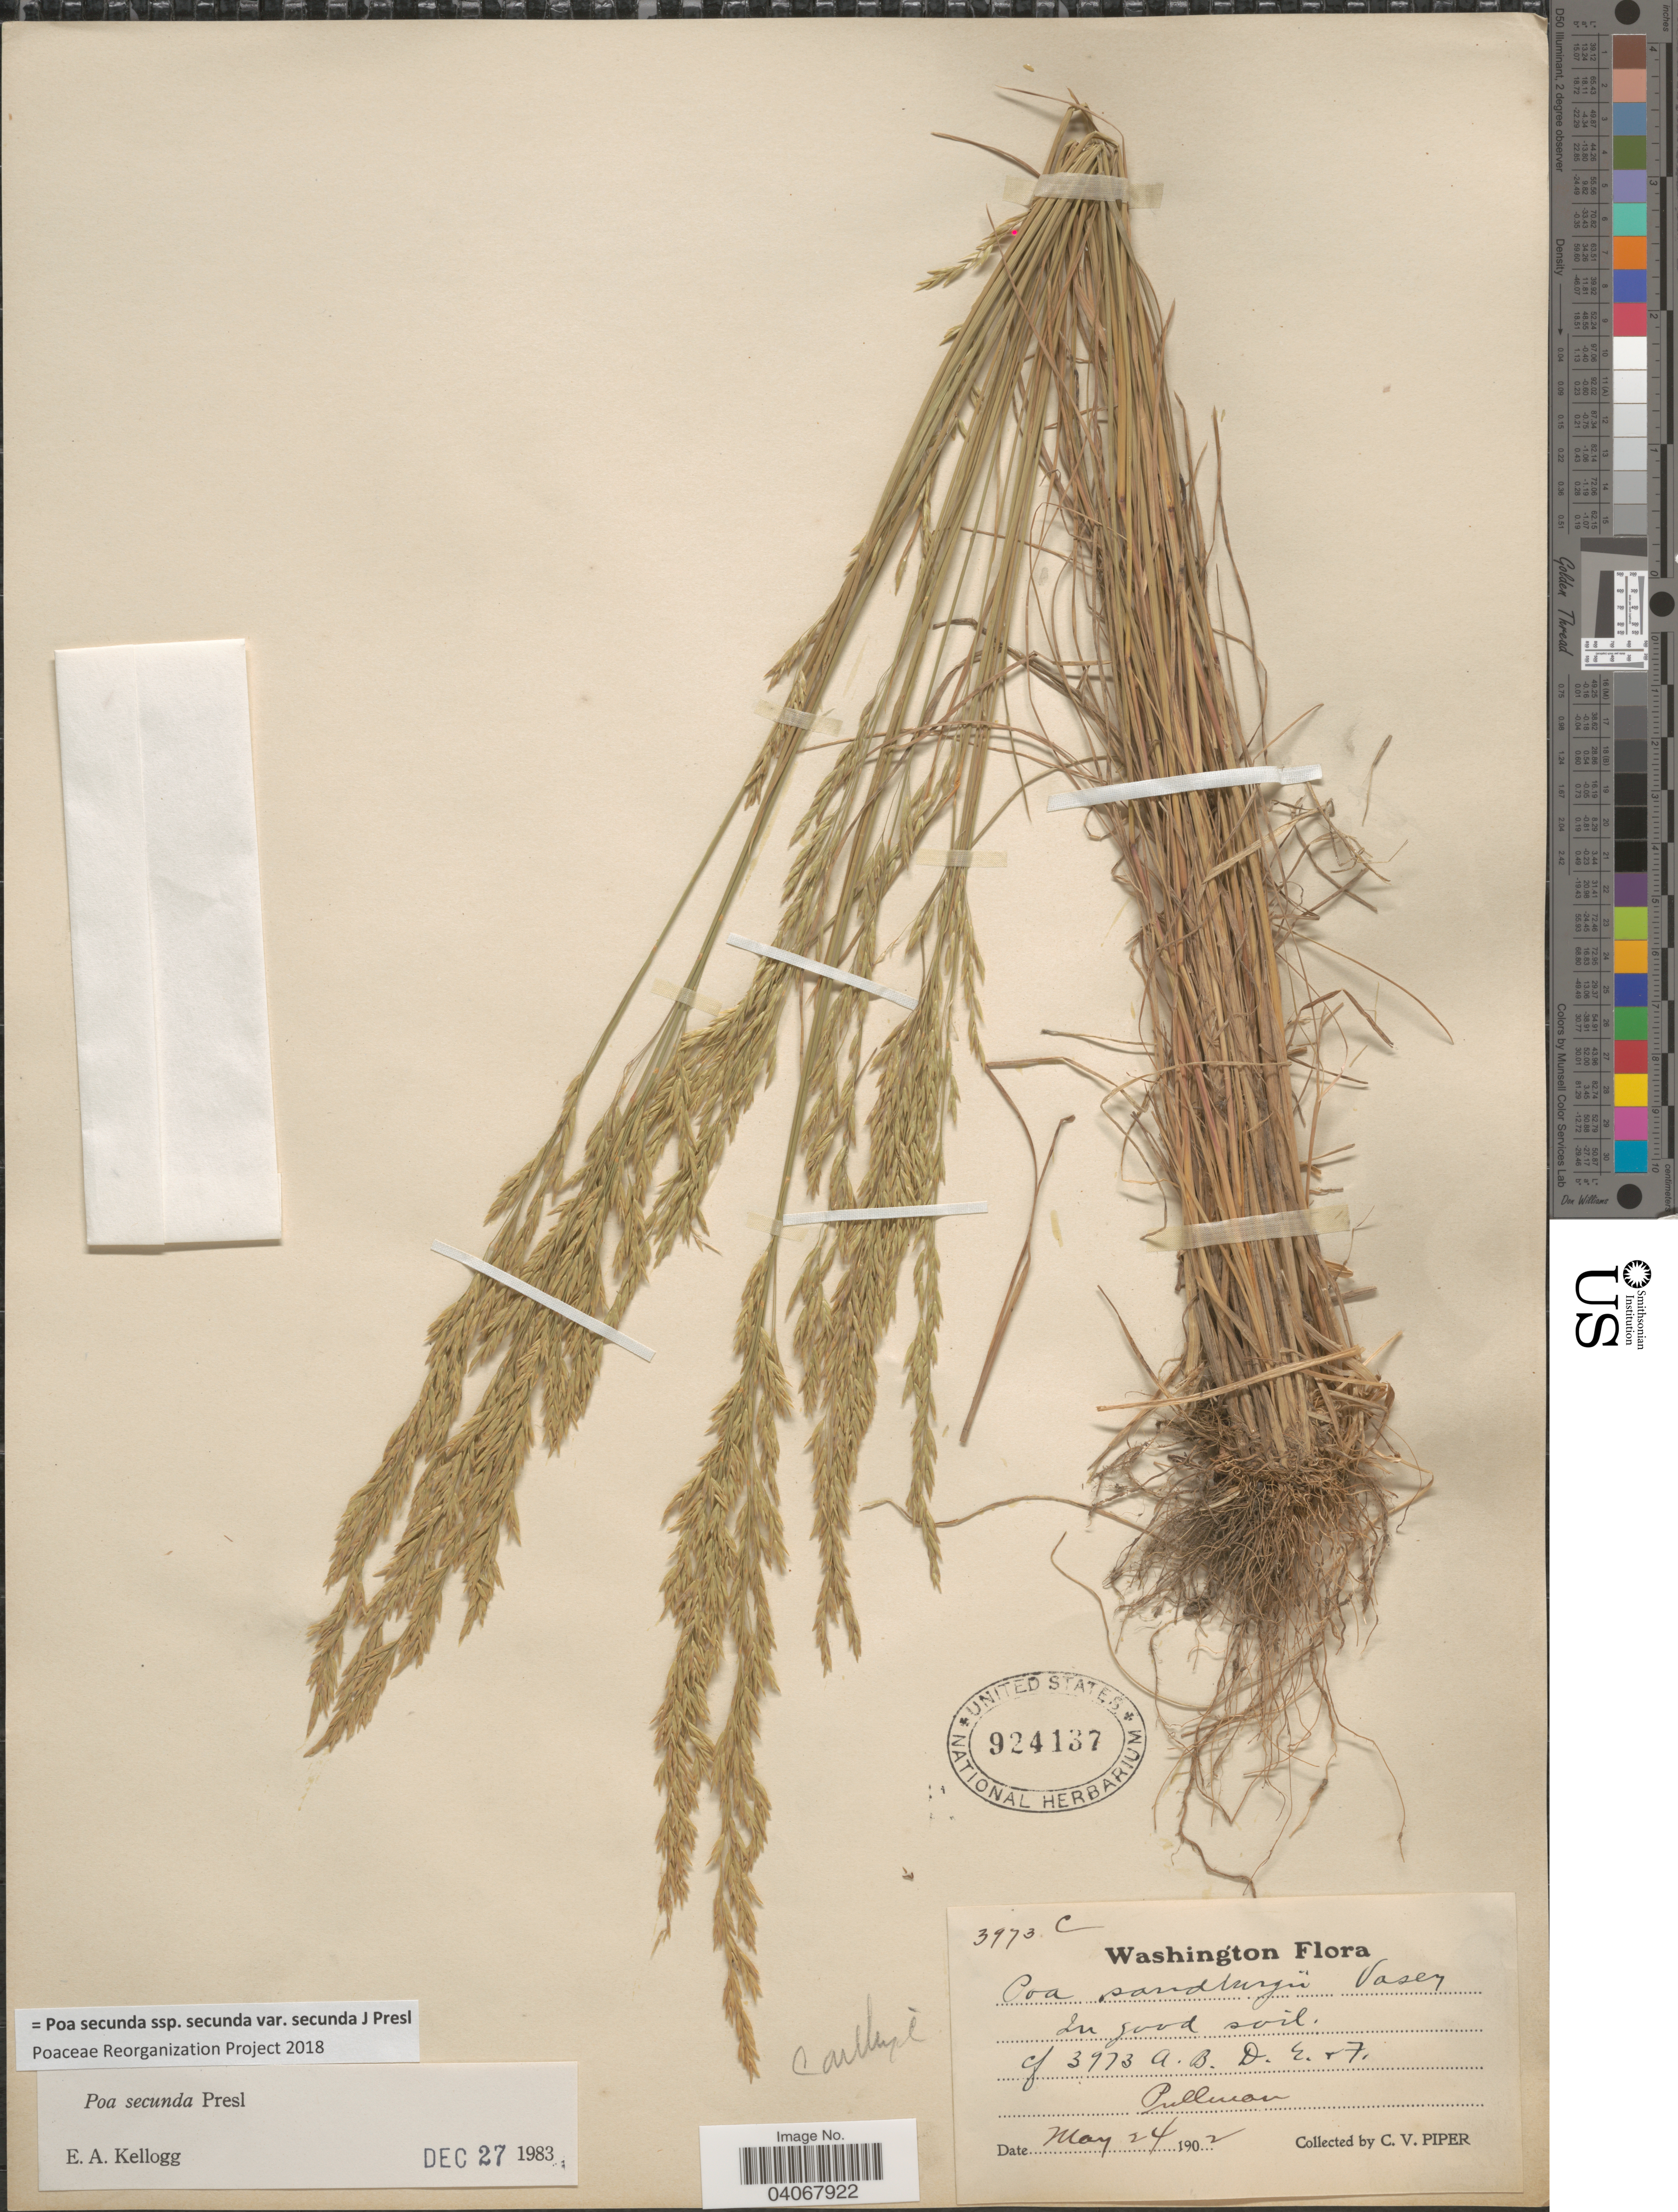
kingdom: Plantae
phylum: Tracheophyta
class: Liliopsida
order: Poales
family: Poaceae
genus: Poa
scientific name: Poa secunda subsp. secunda var. secunda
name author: J. Presl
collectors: C. V. Piper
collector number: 3973C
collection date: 1902-05-24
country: United States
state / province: Washington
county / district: Whitman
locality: In good soil. Pullman.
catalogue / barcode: US 924137